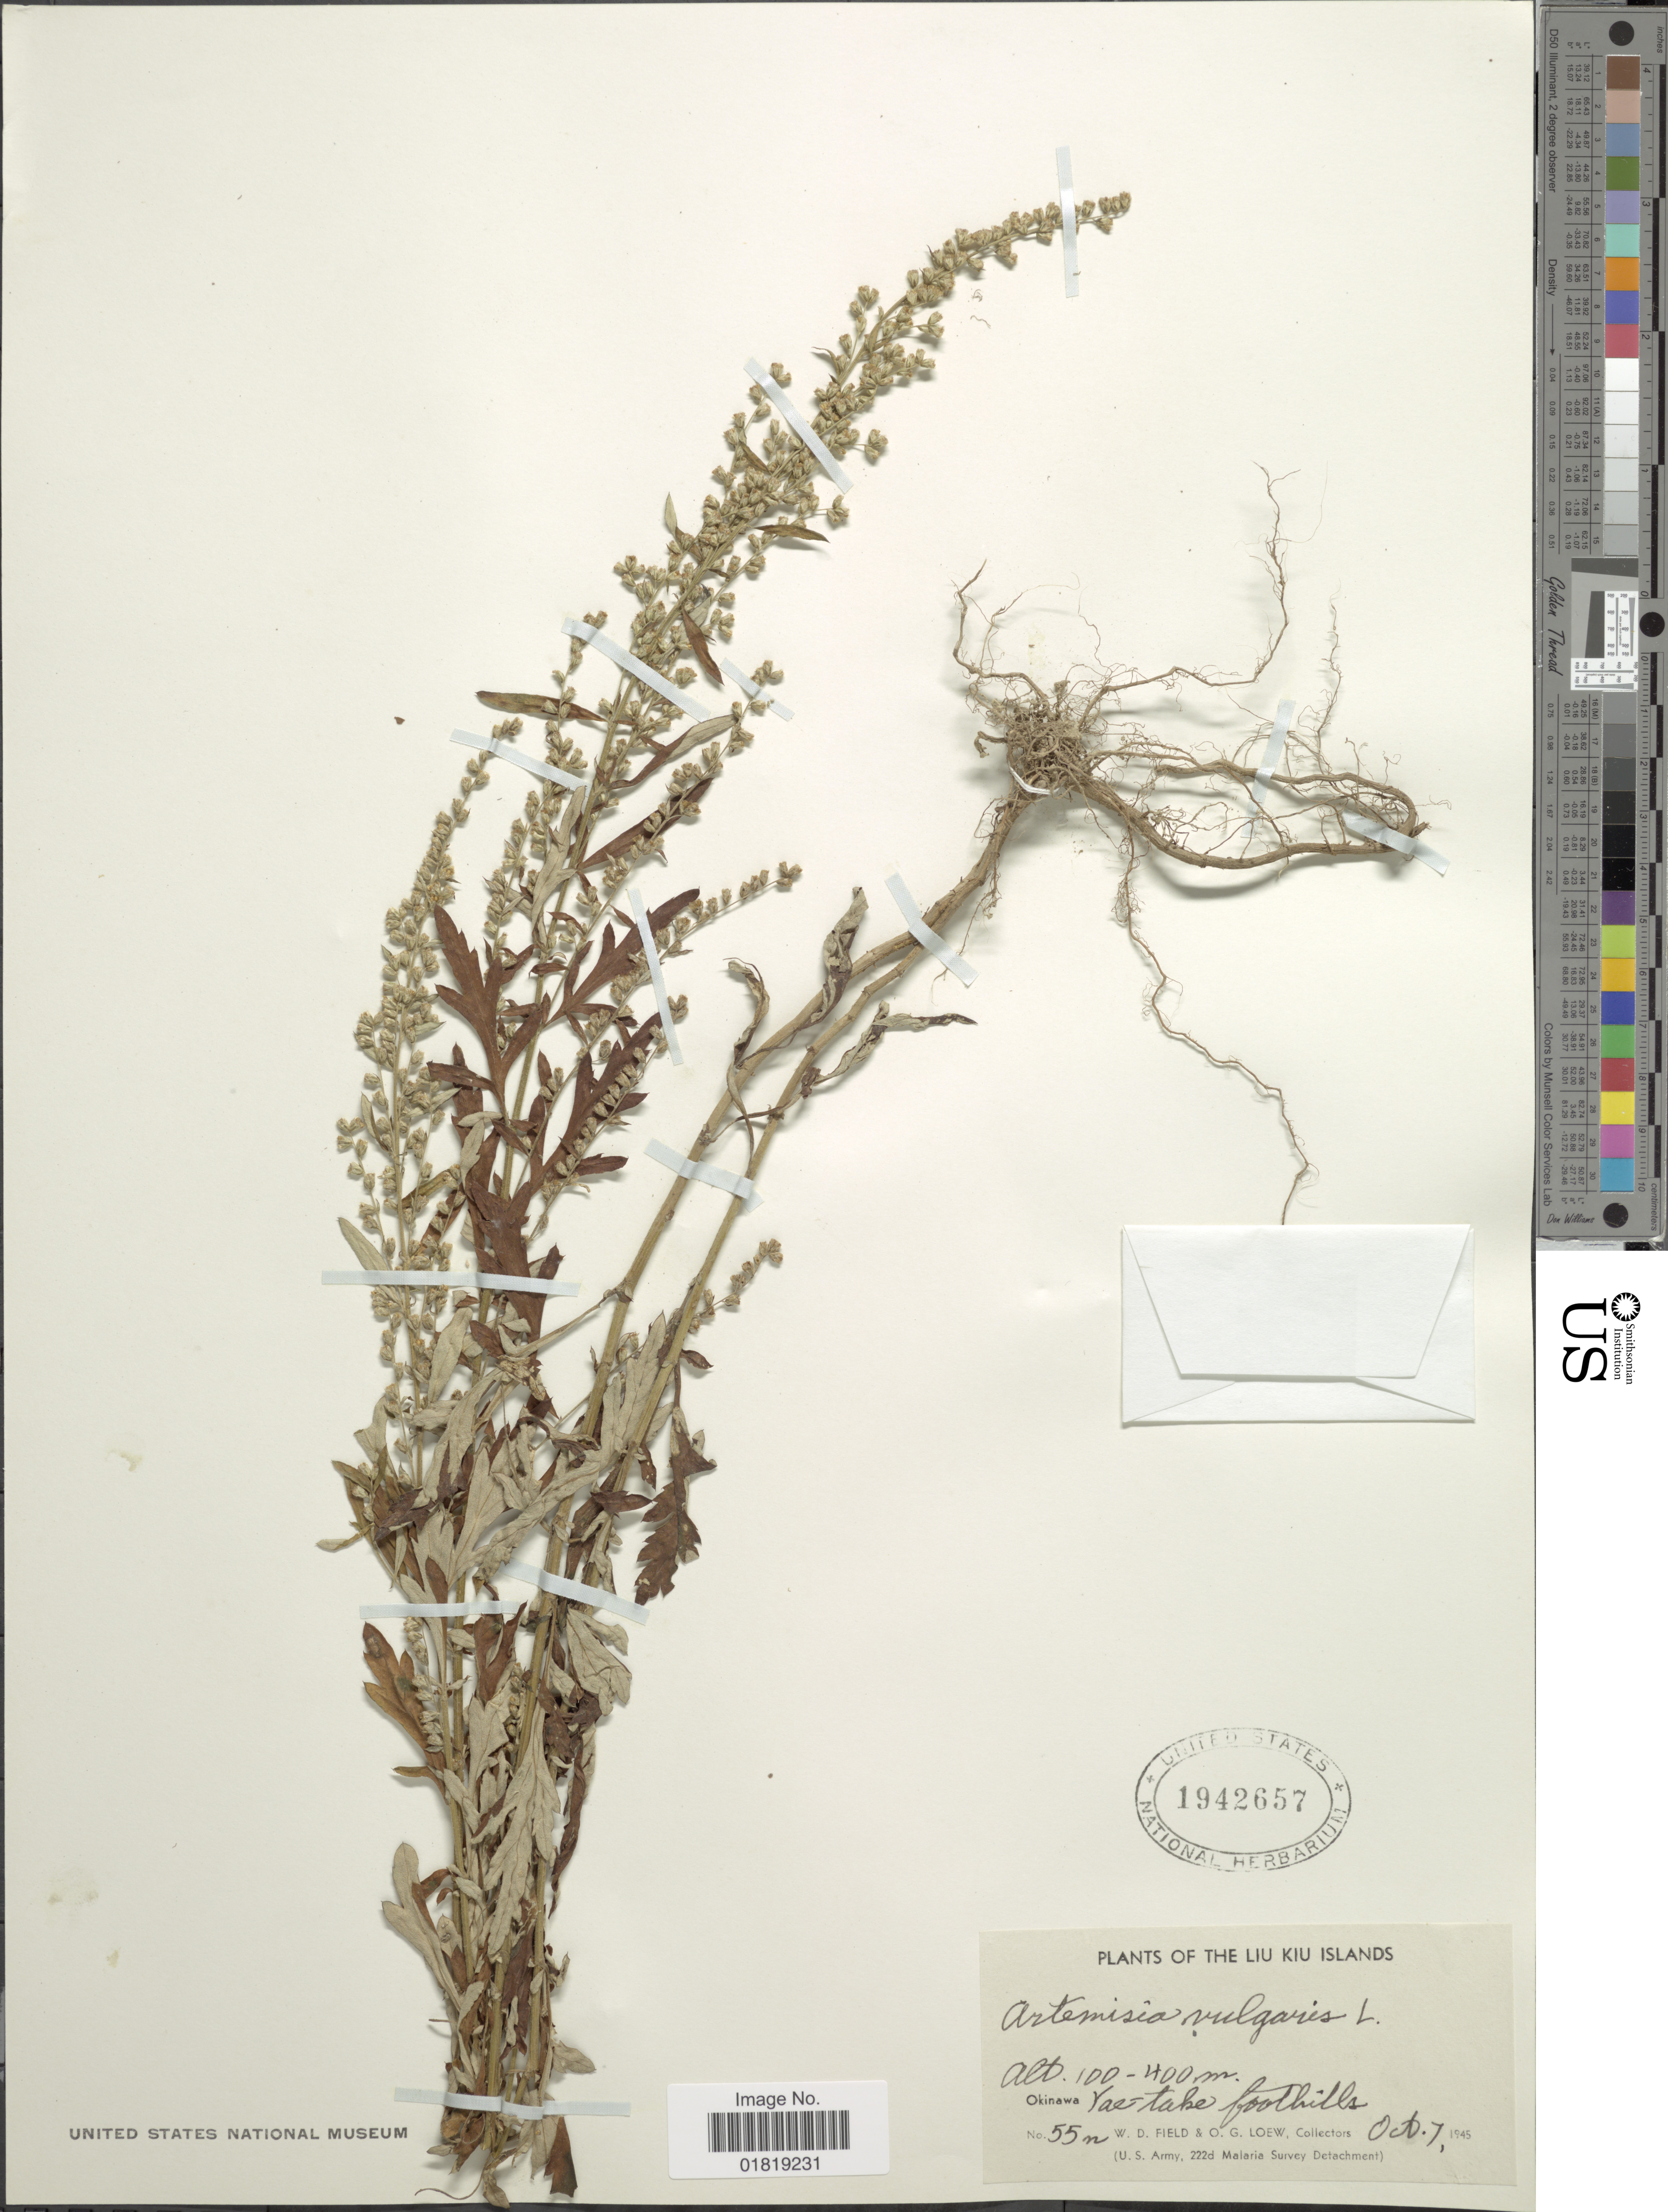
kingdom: Plantae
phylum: Tracheophyta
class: Magnoliopsida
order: Asterales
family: Asteraceae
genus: Artemisia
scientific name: Artemisia vulgaris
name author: L.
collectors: W. D. Field & O. G. Loew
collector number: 55n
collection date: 1945-10-07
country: Japan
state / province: Okinawa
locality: Liu Kiu Islands, Okinawa, Yae-Take foothills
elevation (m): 100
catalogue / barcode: US 1942657